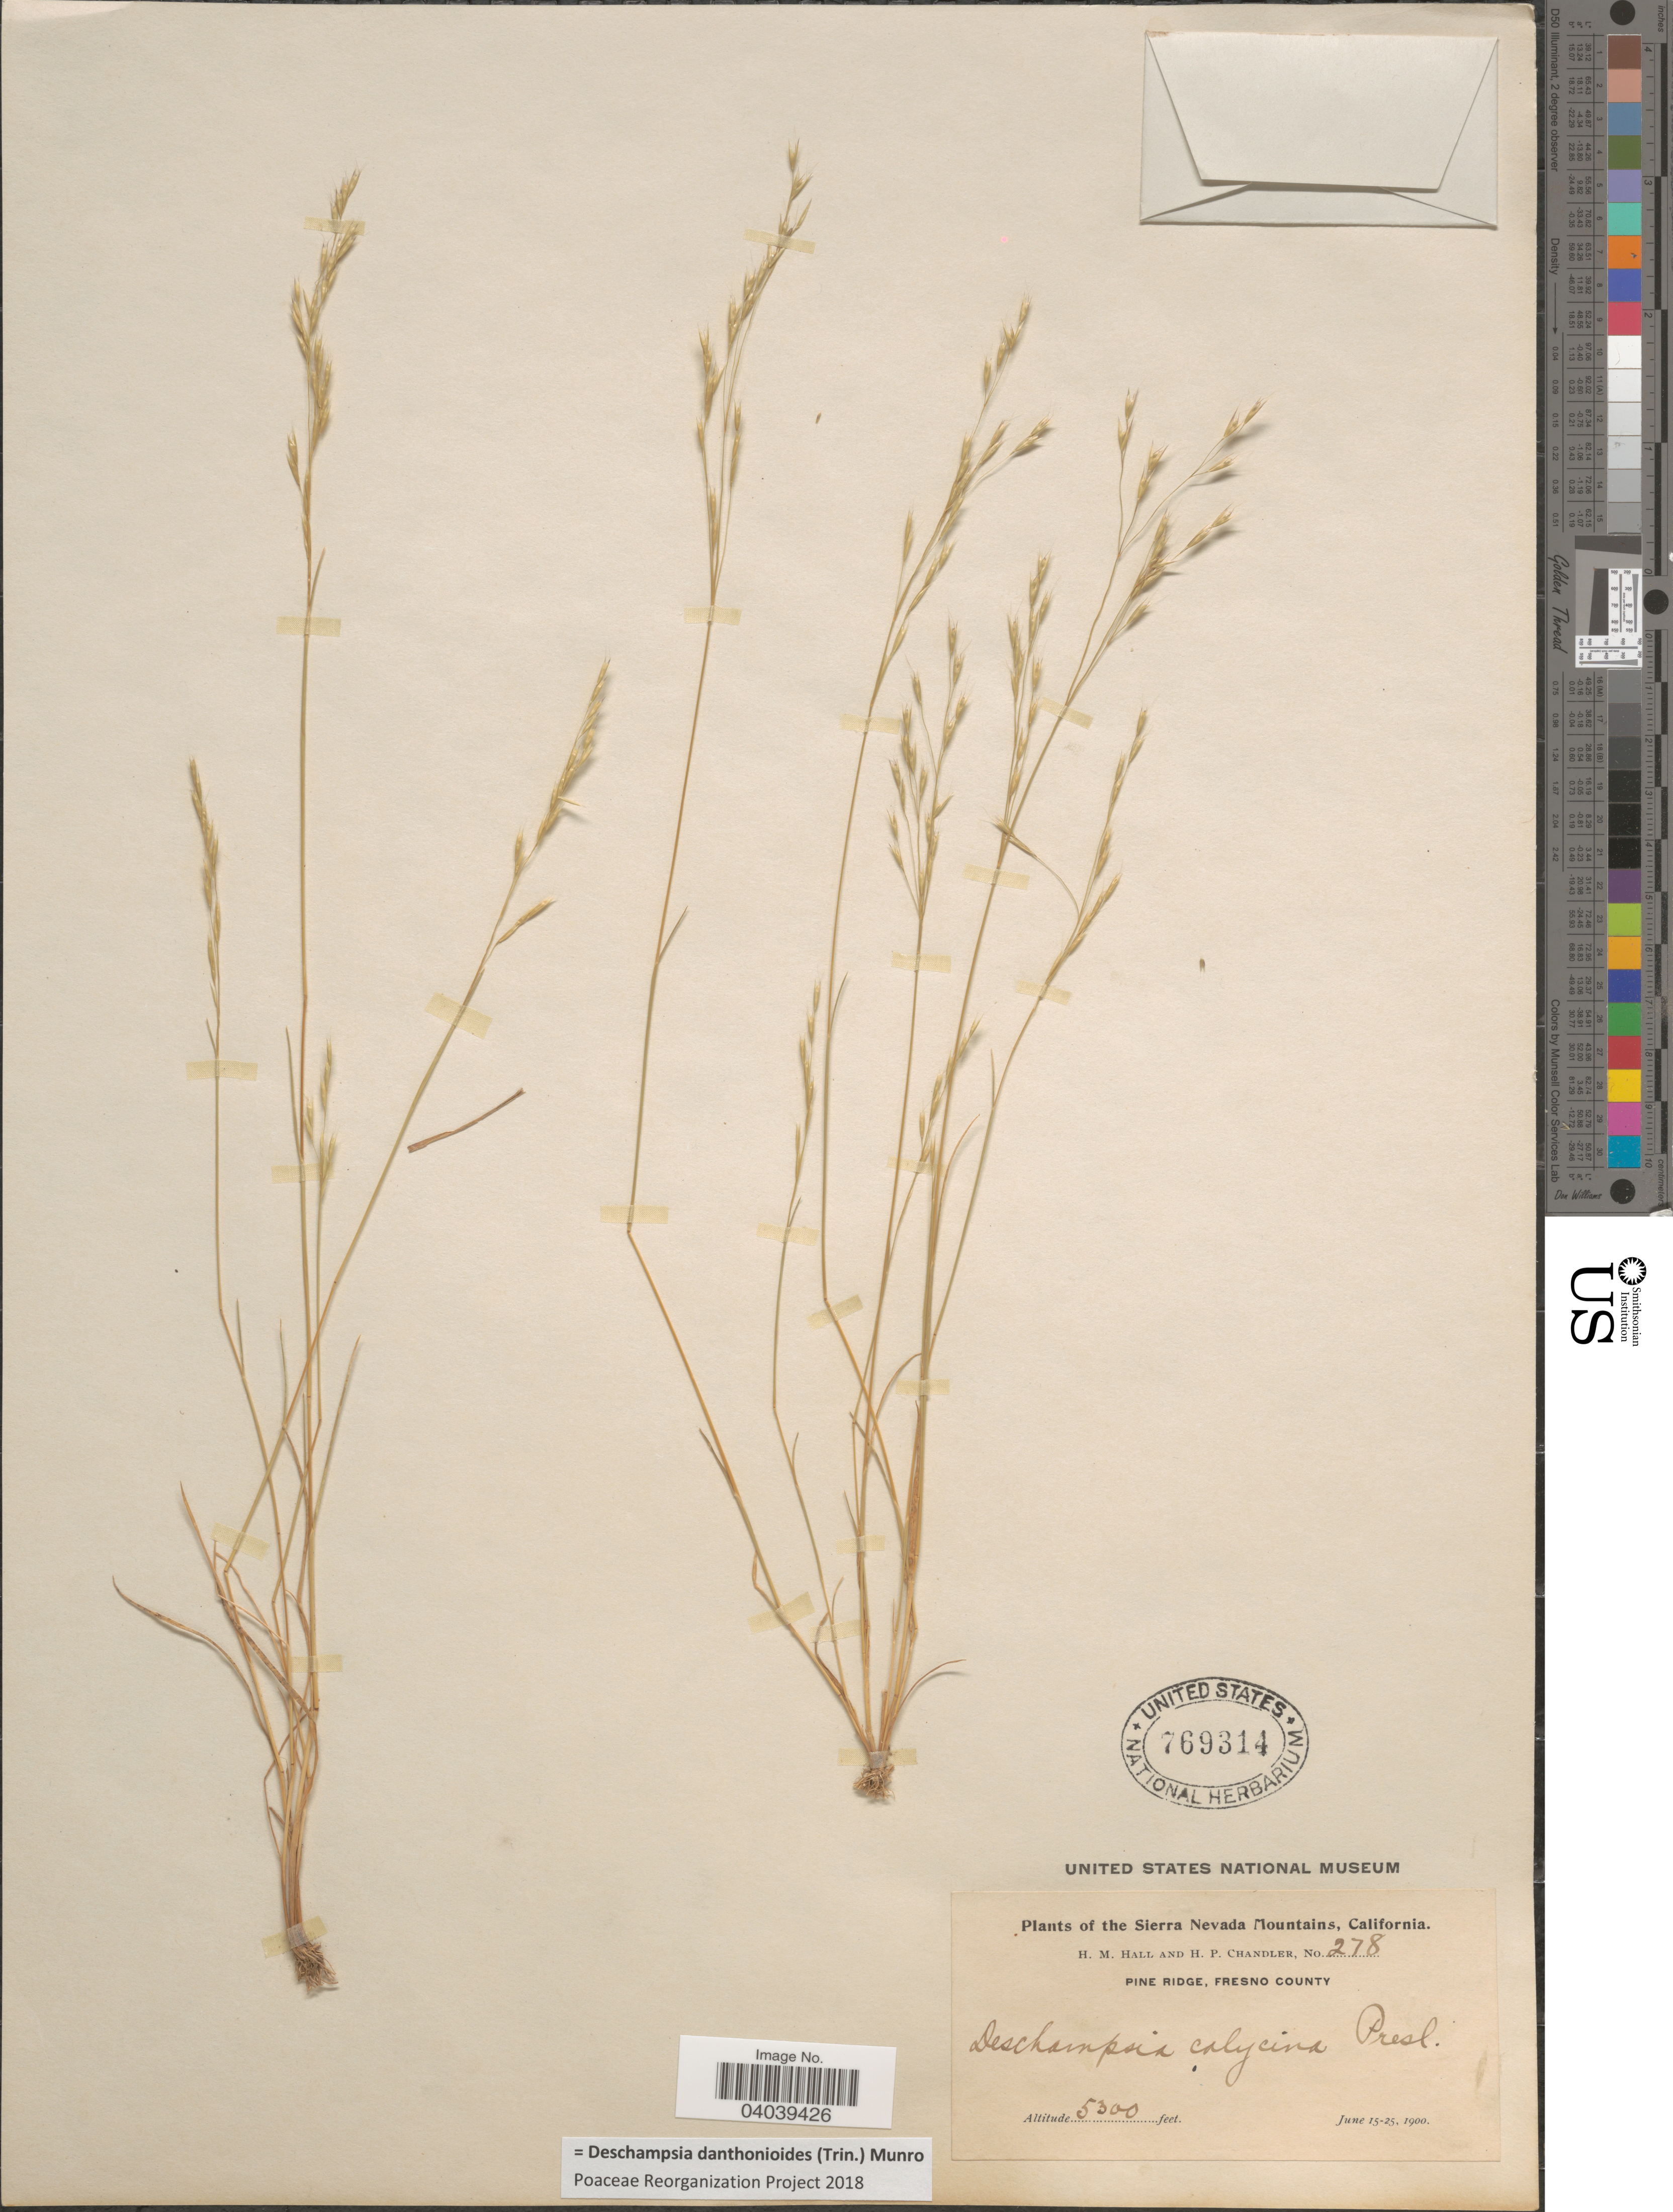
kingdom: Plantae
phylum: Tracheophyta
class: Liliopsida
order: Poales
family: Poaceae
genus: Deschampsia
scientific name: Deschampsia danthonioides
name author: (Trin.) Munro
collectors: H. M. Hall & H. Chandler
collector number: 278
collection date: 1900-06-15/1900-06-25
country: United States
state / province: California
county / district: Fresno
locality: Sierra Nevada Mountains. Pine Ridge, Frenso County.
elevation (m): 1615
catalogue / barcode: US 769314